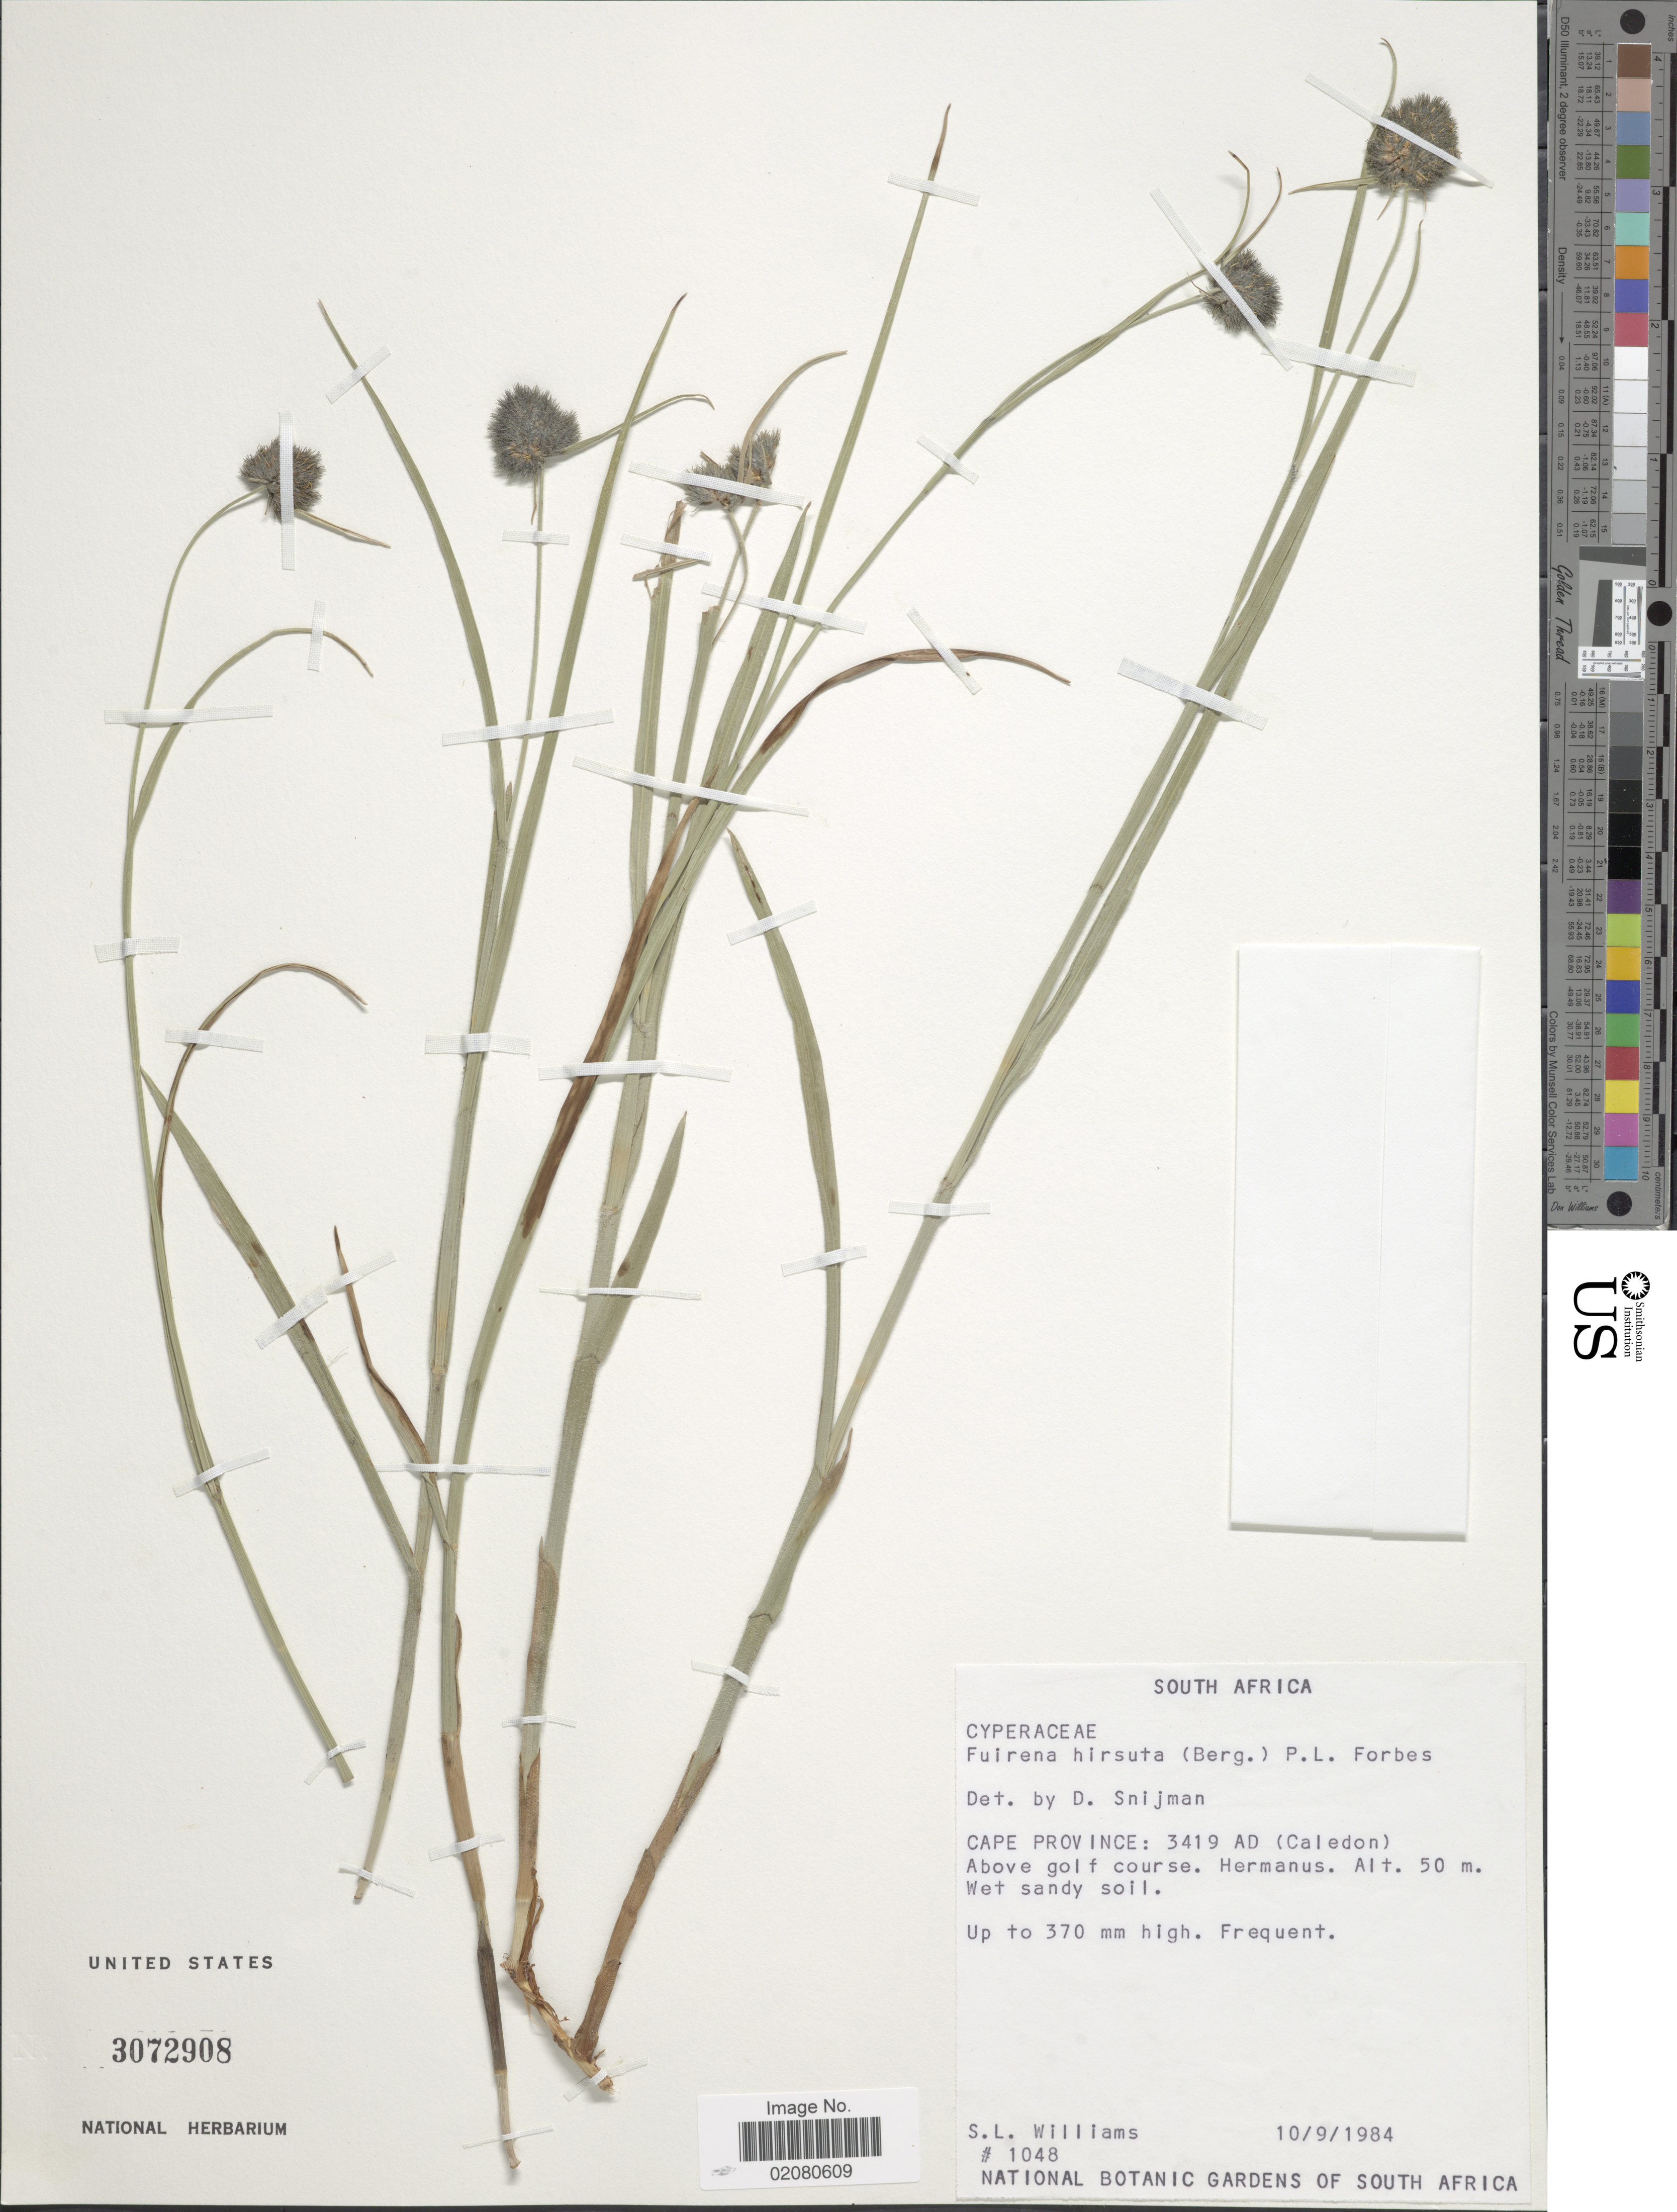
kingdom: Plantae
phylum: Tracheophyta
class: Liliopsida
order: Poales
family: Cyperaceae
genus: Fuirena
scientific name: Fuirena hirsuta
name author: (P.J. Bergius) P.L. Forbes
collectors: S. L. Williams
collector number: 1048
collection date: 1984-09-10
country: South Africa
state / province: Western Cape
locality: Cape Province: 3419 AD (Caledon), Above golf course, Hermanus.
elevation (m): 50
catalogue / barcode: US 3072908